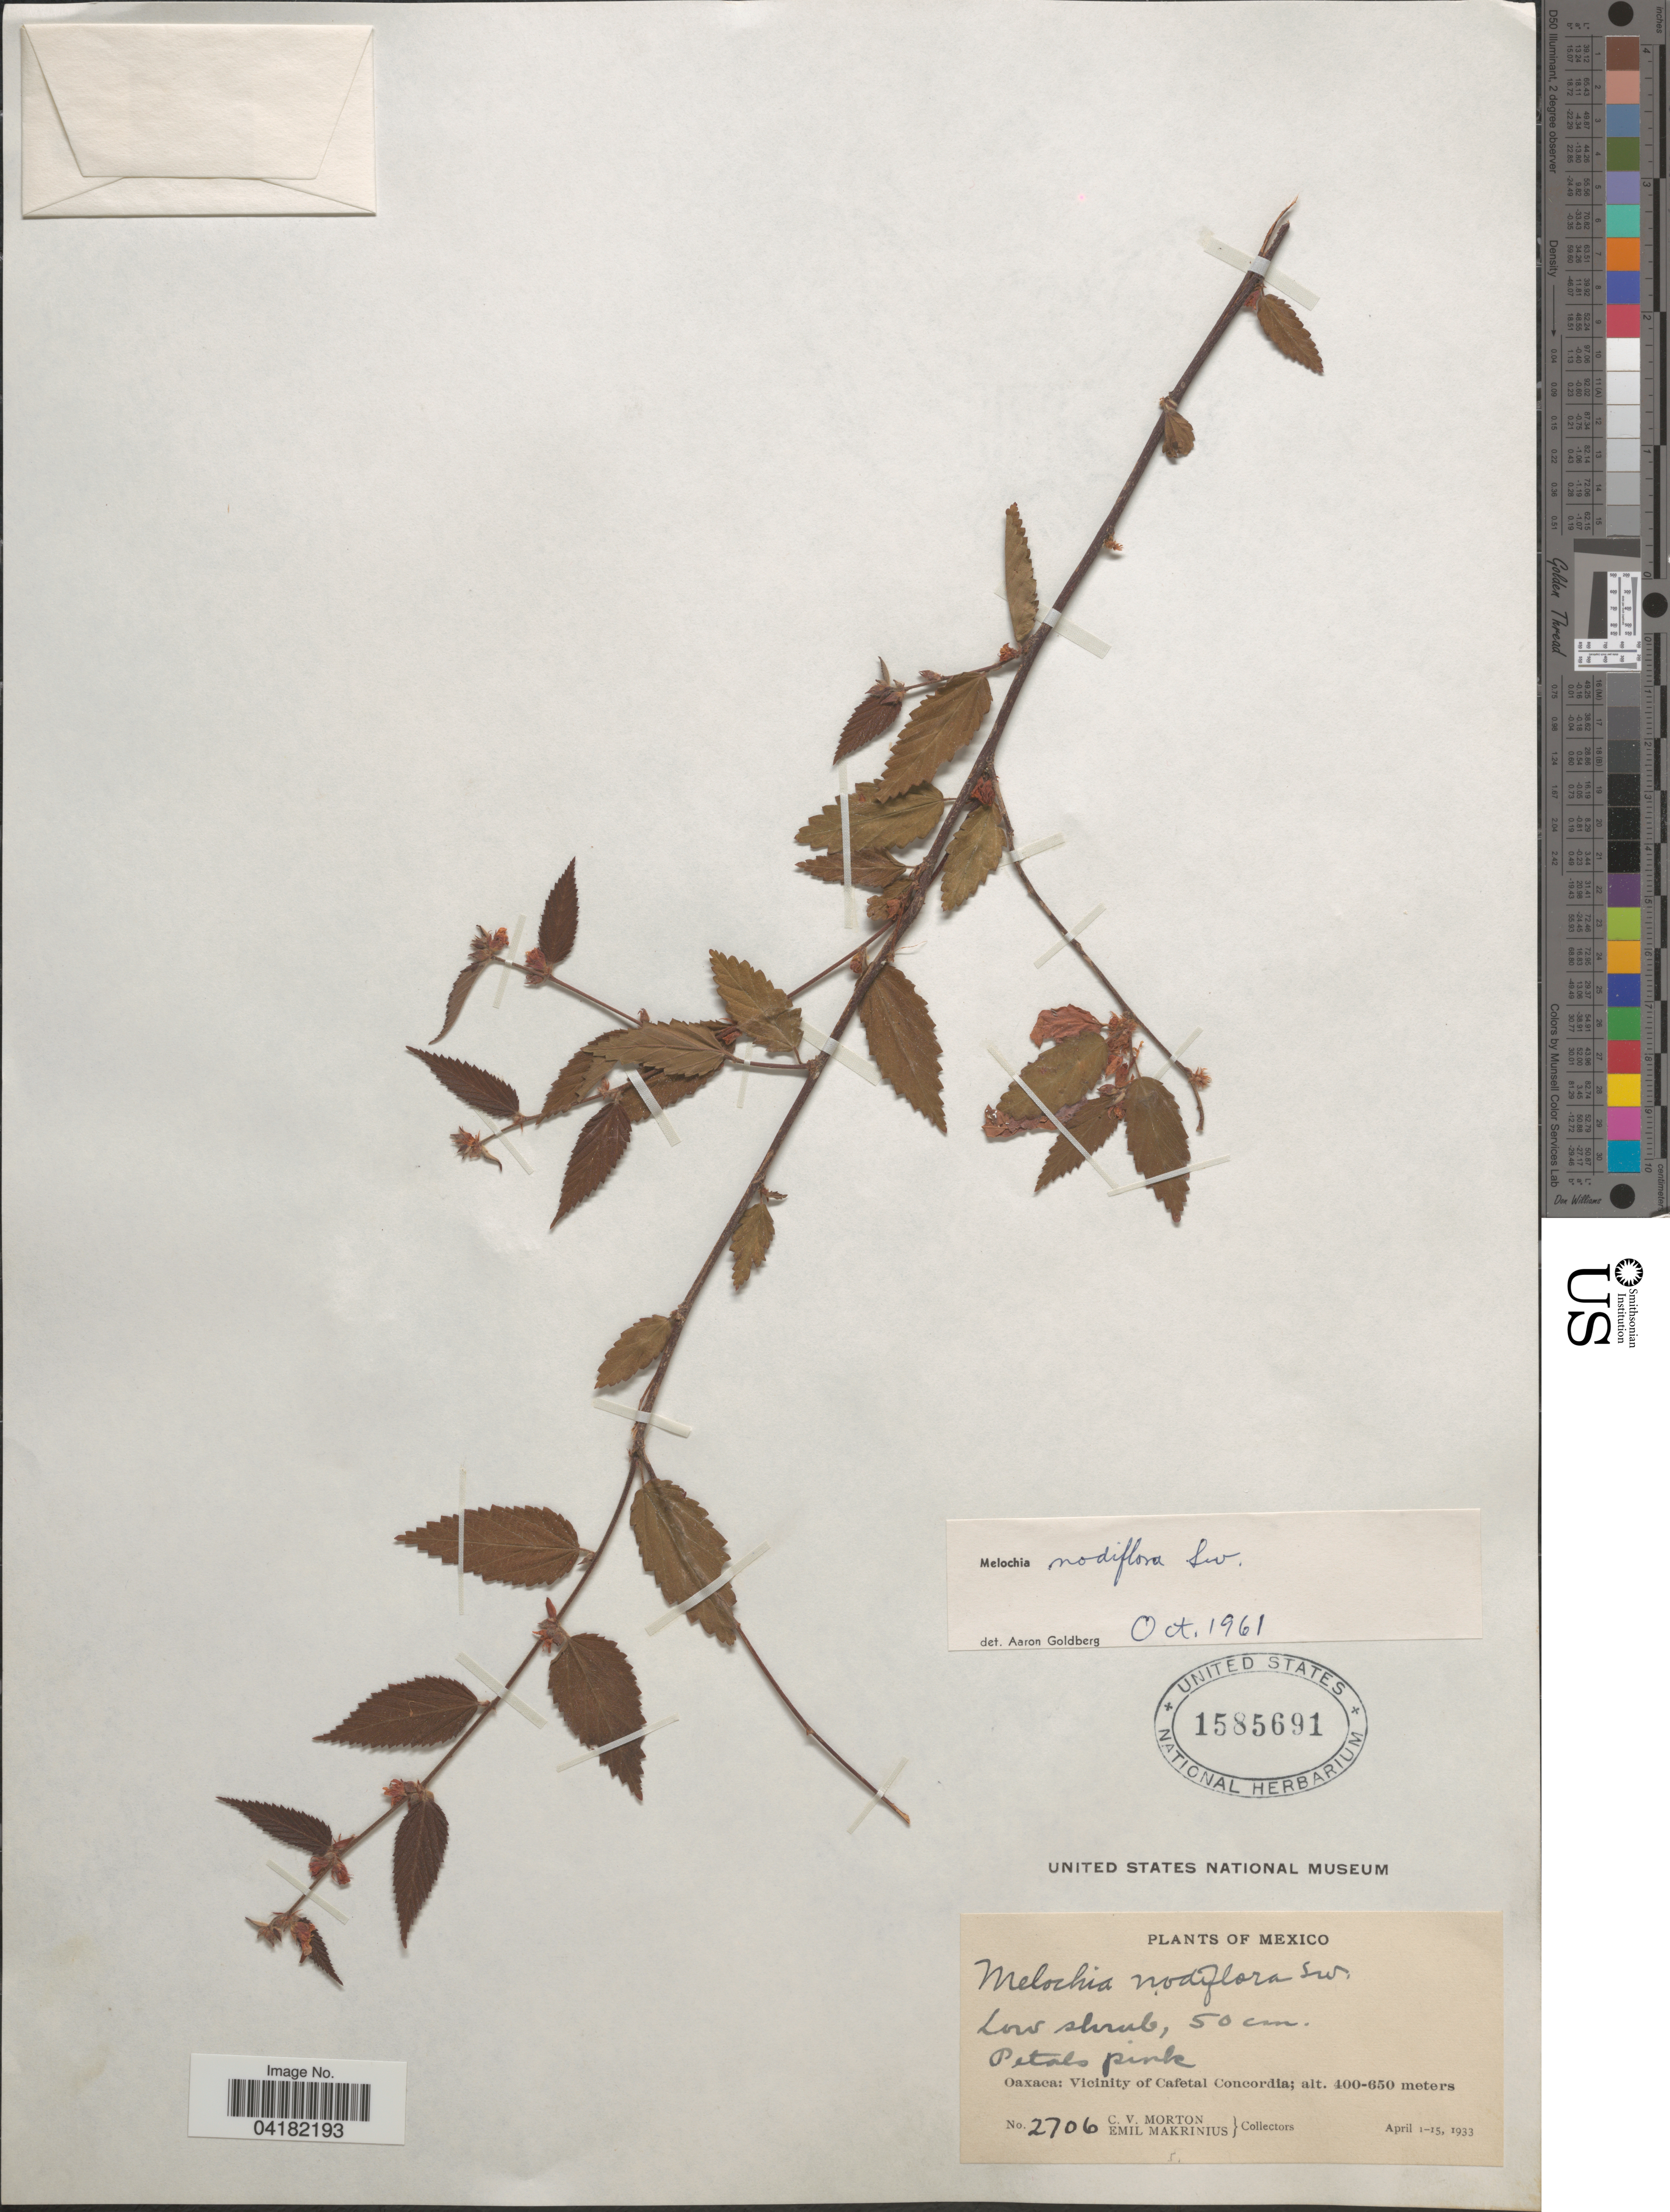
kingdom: Plantae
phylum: Tracheophyta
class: Magnoliopsida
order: Malvales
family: Malvaceae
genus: Melochia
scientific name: Melochia nodiflora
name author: Sw.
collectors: C. V. Morton & E. Makrinius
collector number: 2706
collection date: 1933-04-01/1933-04-15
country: Mexico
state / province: Oaxaca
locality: Vicinity of Cafetal Concordia.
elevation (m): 400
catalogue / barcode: US 1585691